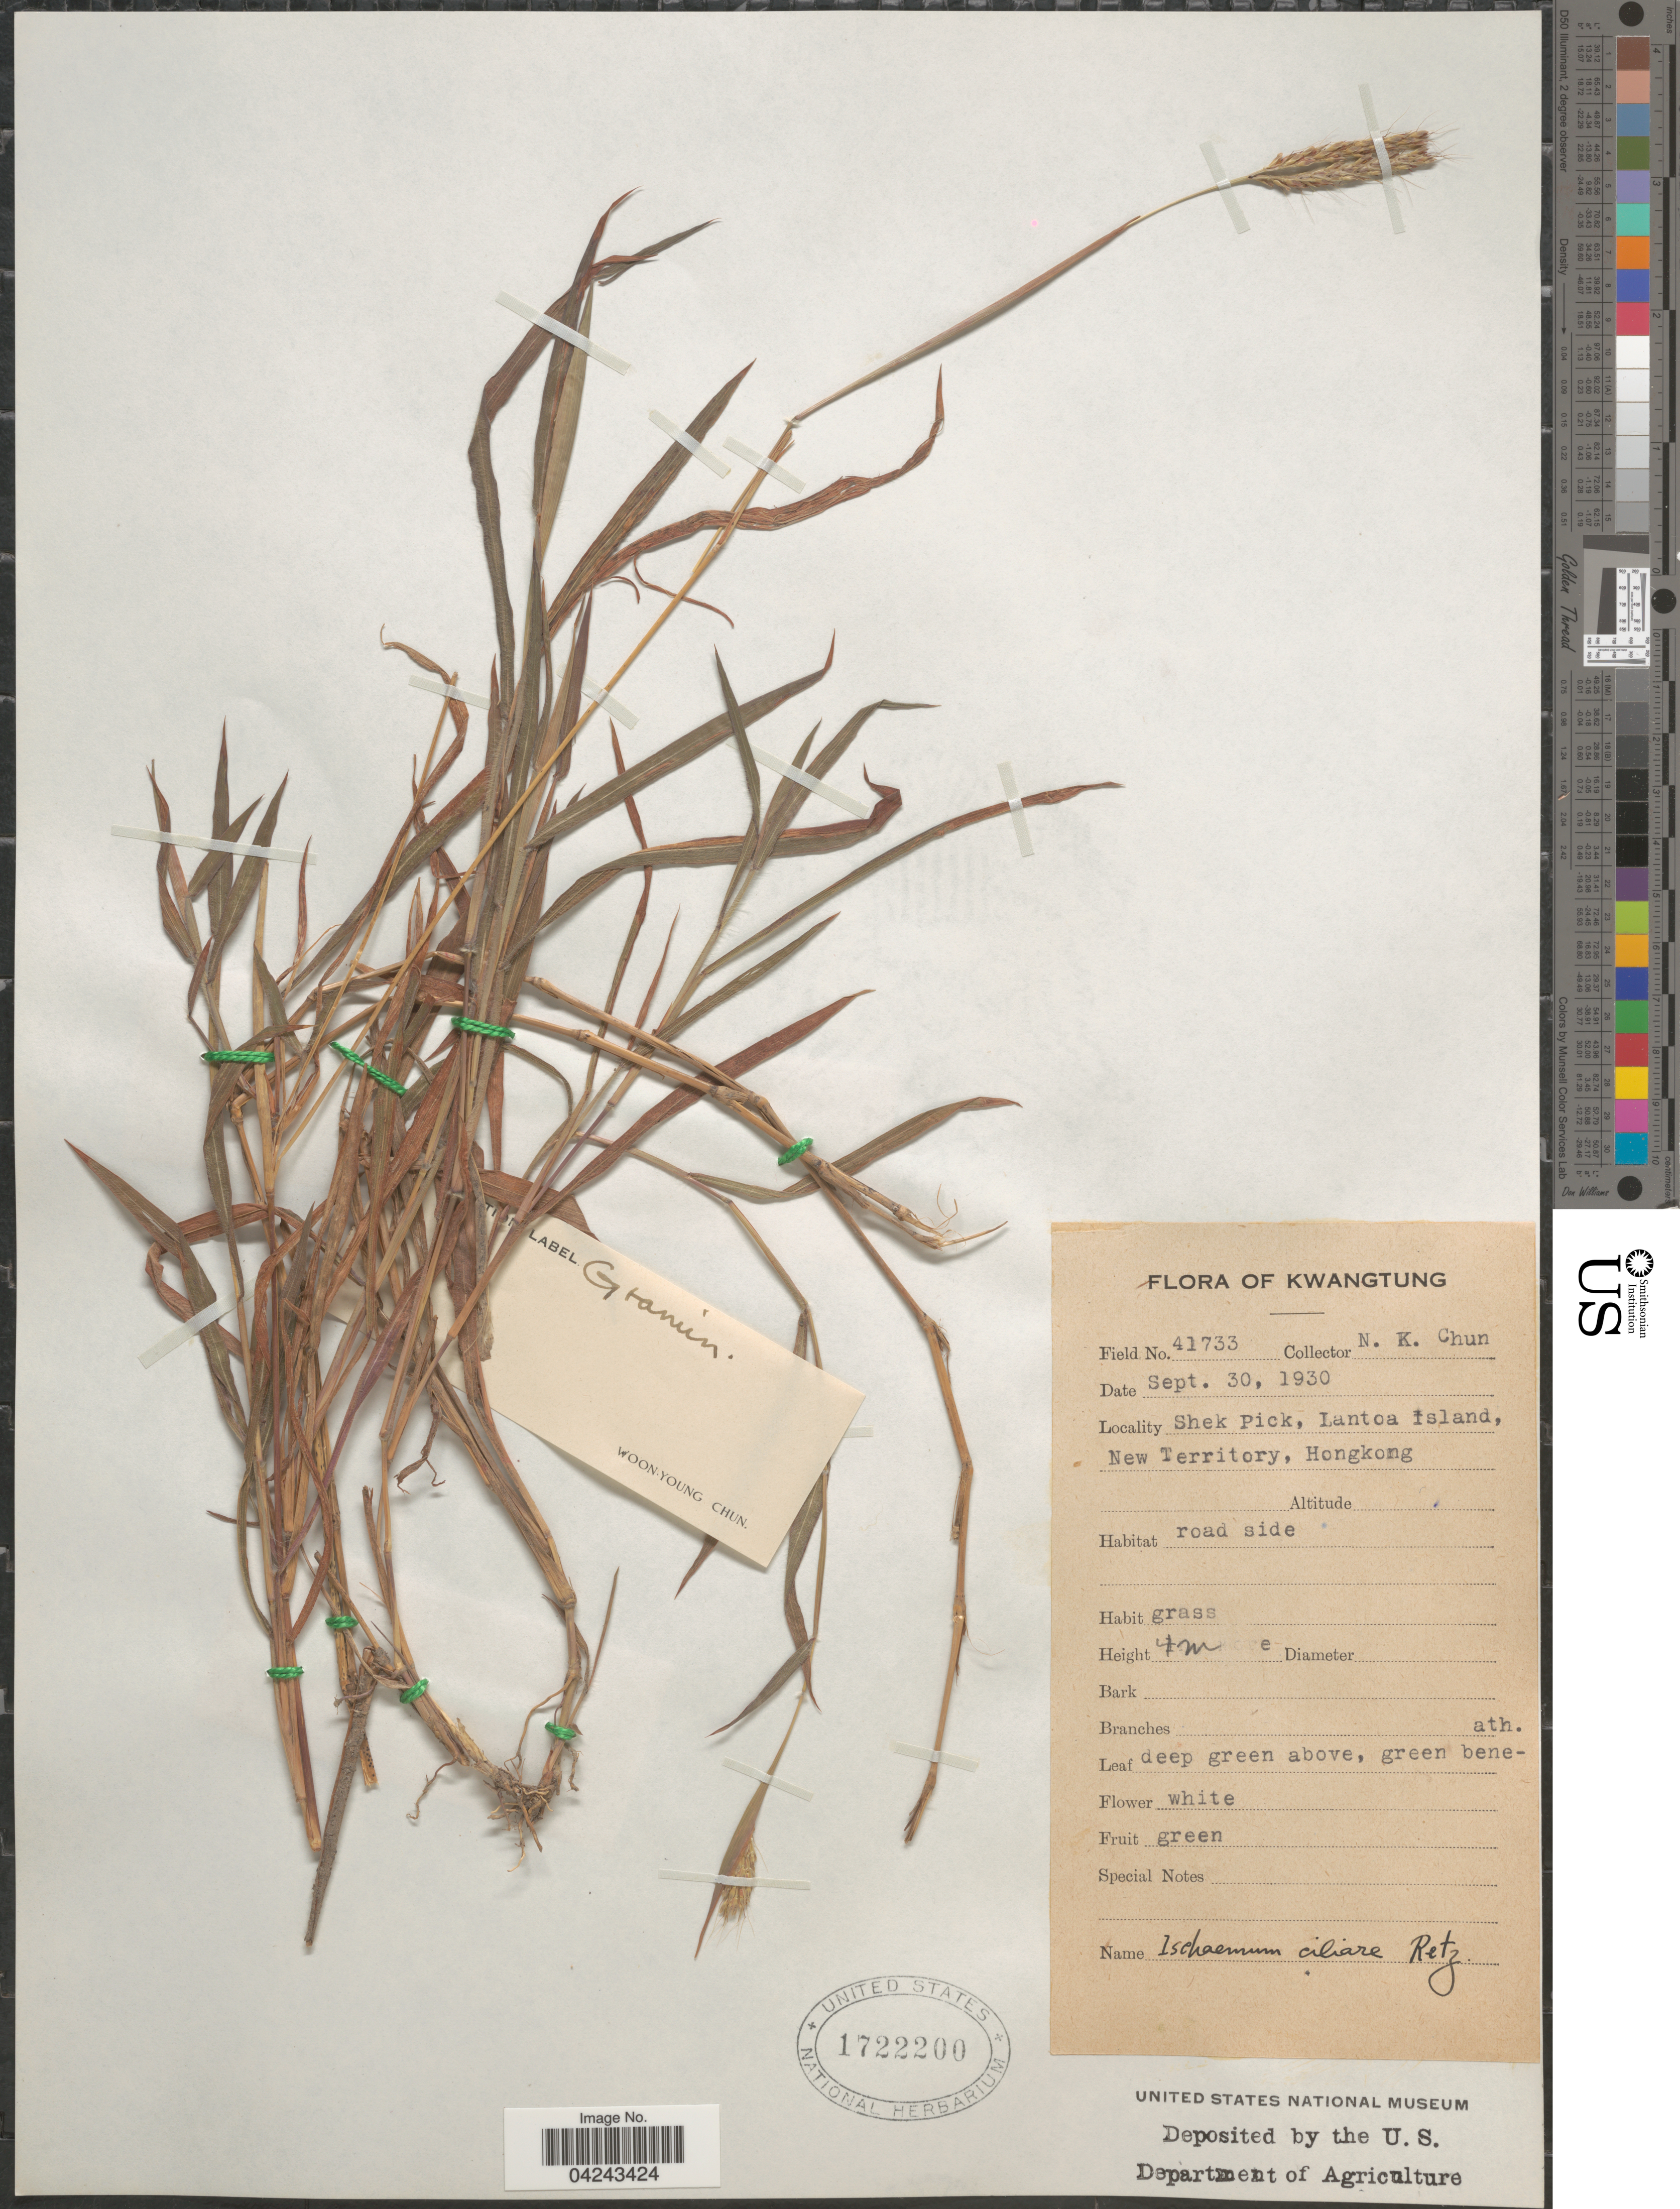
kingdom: Plantae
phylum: Tracheophyta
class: Liliopsida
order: Poales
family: Poaceae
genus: Ischaemum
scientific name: Ischaemum ciliare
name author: Retz.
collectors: N. K. Chun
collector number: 41733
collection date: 1930-09-30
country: China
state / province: Hong Kong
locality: Kwangtung. Shek Pick, Lantoa Island, New Territory, Hongkong.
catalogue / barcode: US 1722200